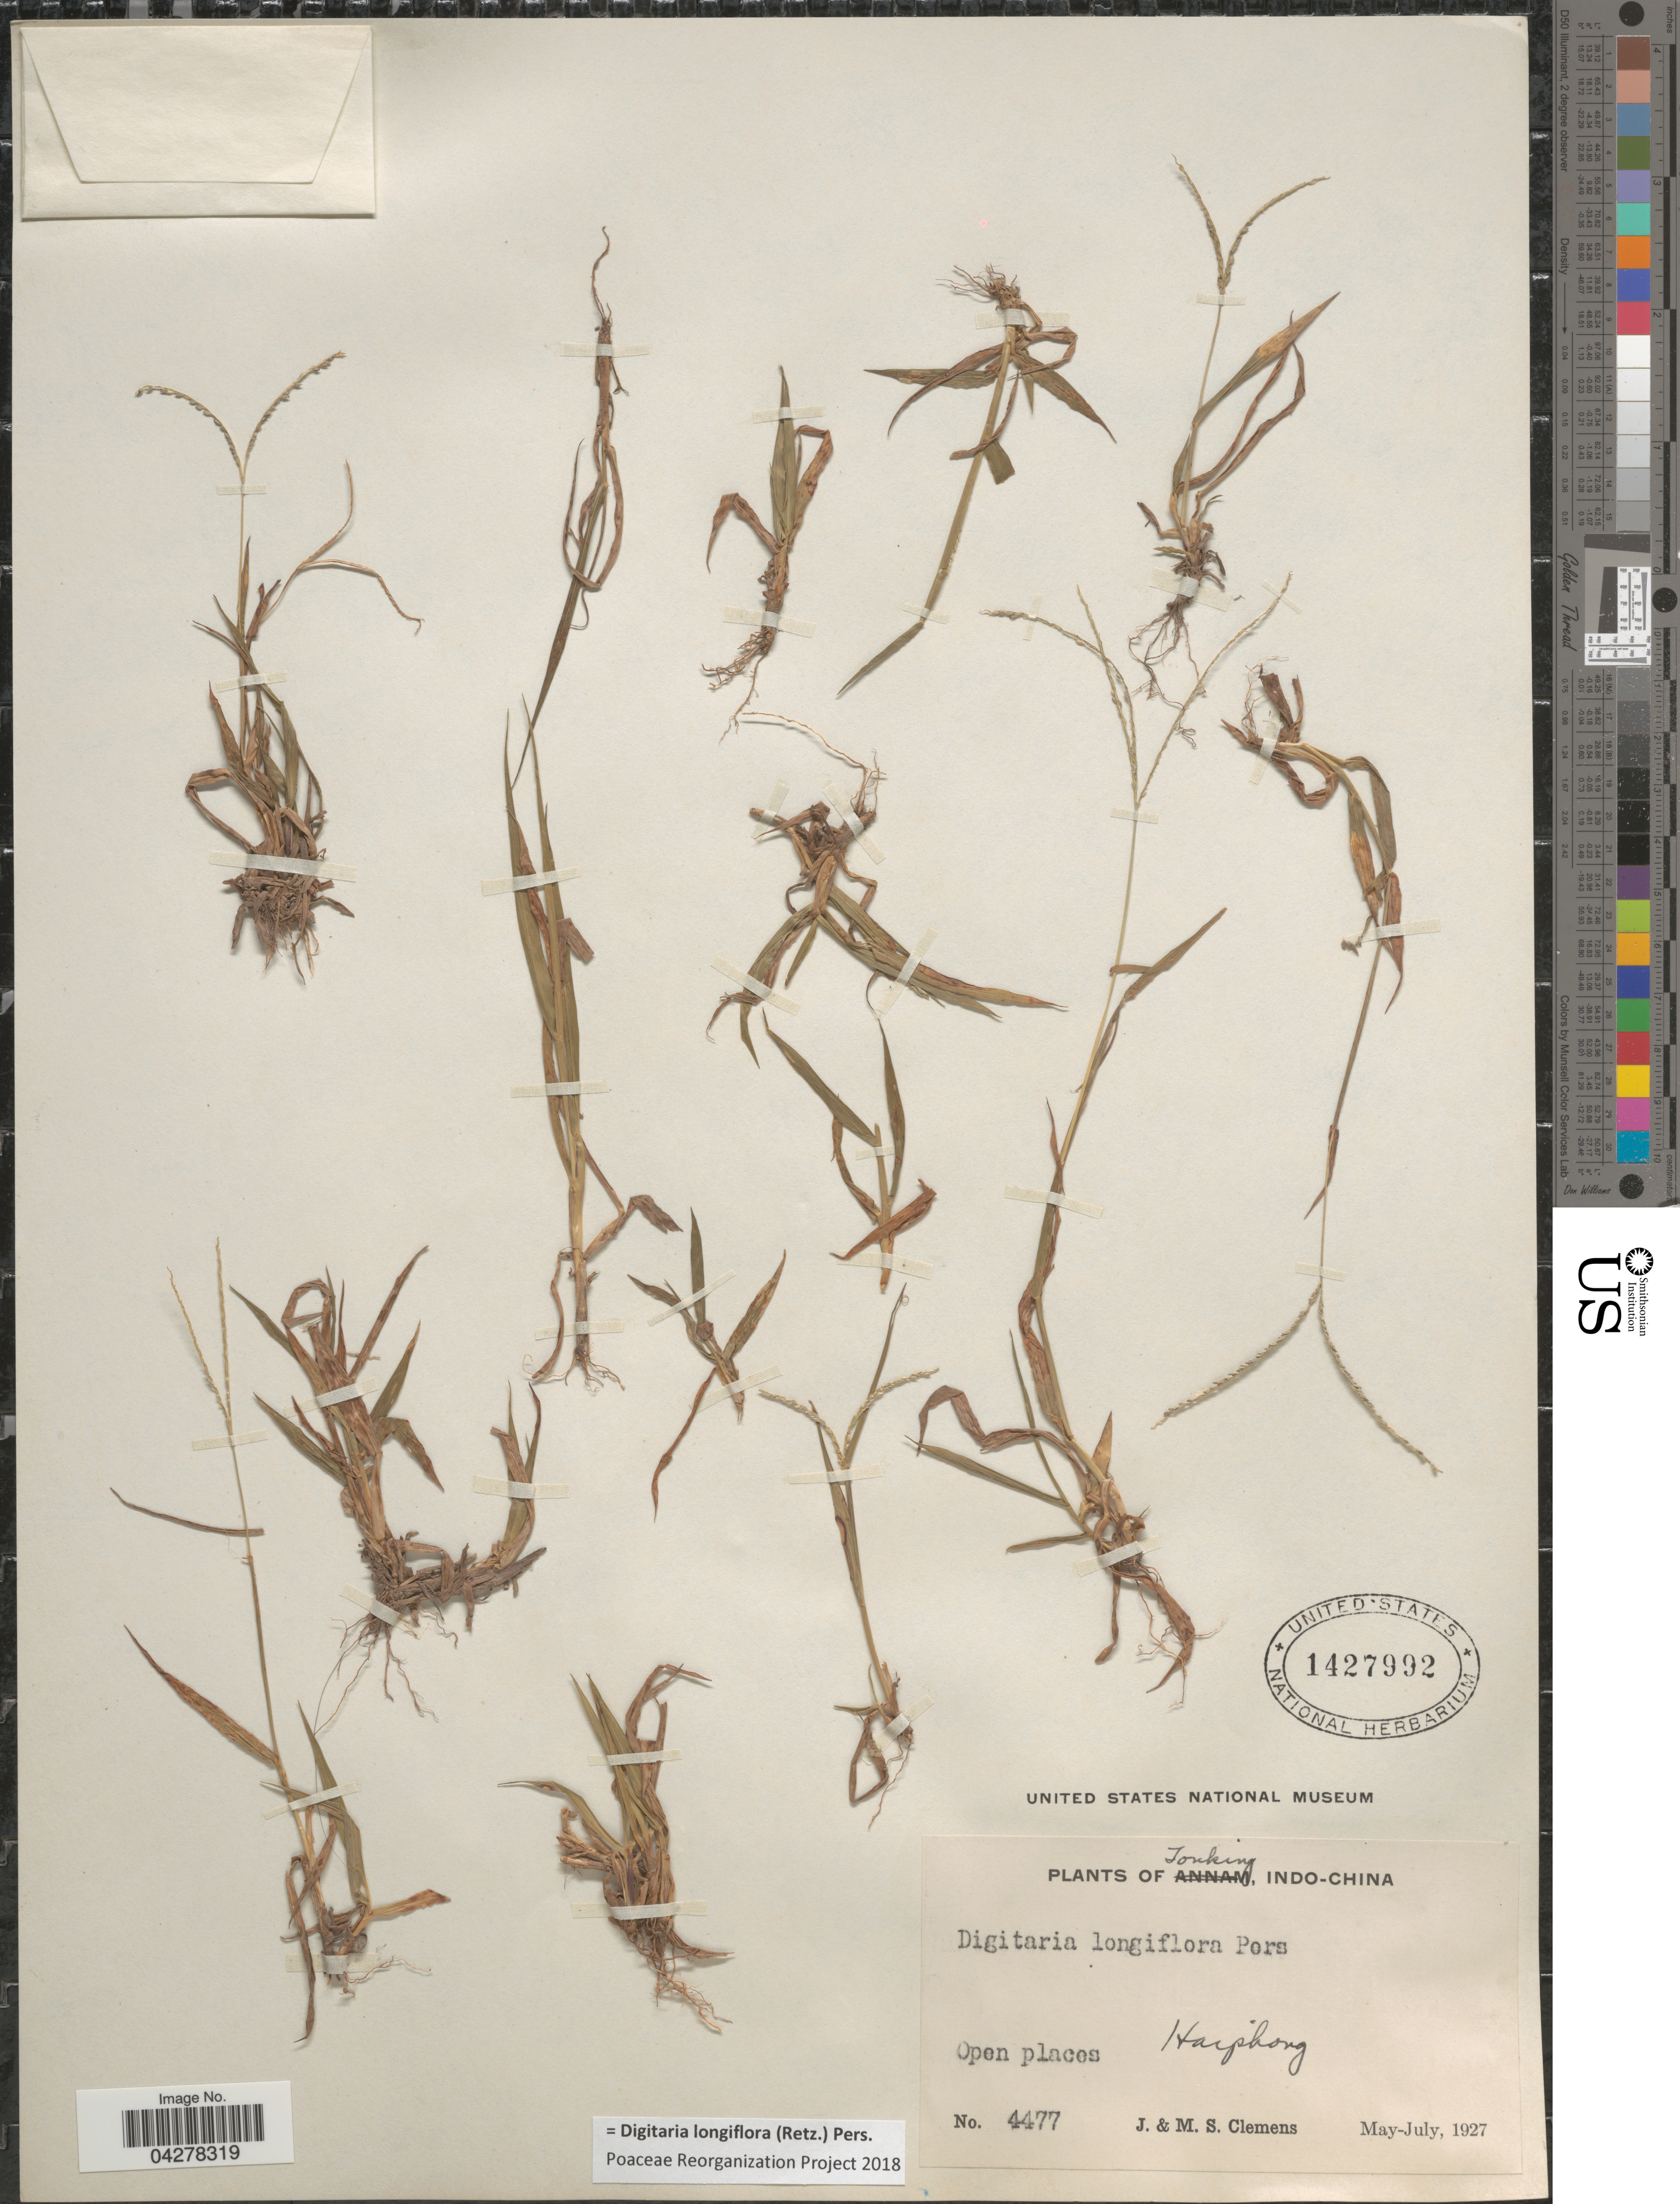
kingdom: Plantae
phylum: Tracheophyta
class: Liliopsida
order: Poales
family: Poaceae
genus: Digitaria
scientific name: Digitaria longiflora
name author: (Retz.) Pers.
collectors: J. Clemens & M. S. Clemens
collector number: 4477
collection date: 1927-05/1927-07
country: Vietnam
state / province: Hai Phong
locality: Tonking Indo-China. Open places. Haiphong.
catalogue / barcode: US 1427992